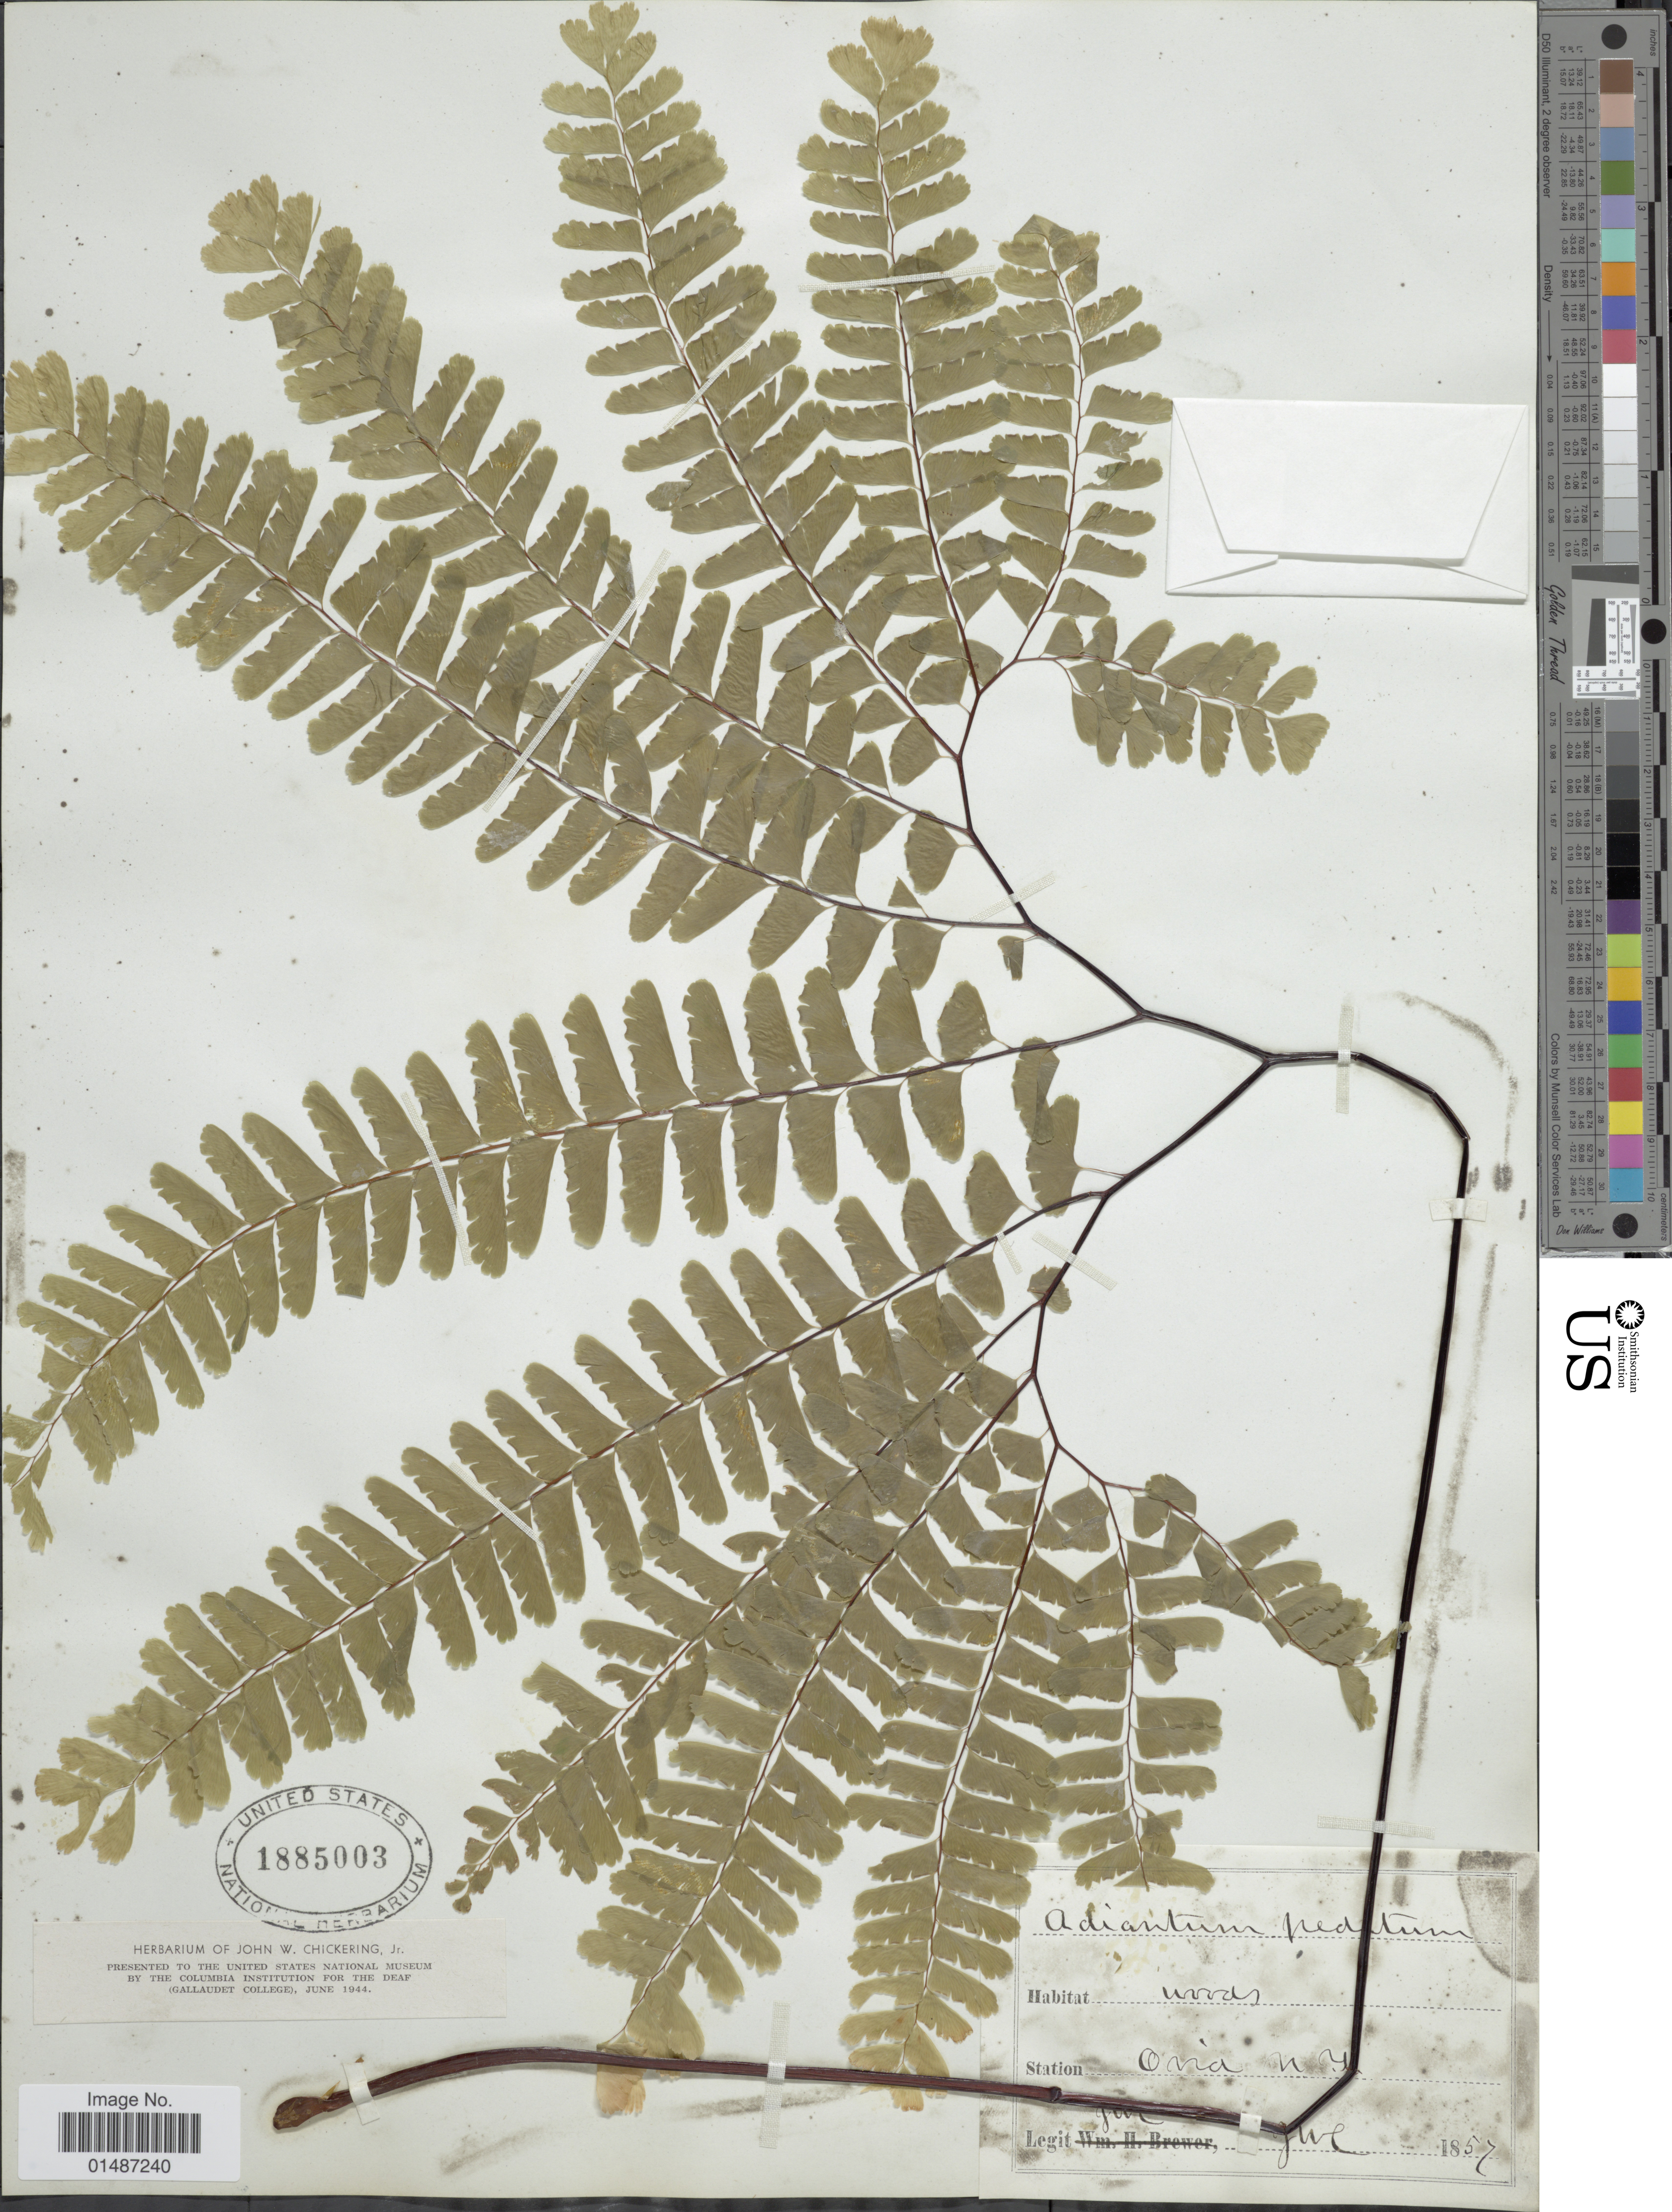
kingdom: Plantae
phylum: Tracheophyta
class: Polypodiopsida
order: Polypodiales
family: Pteridaceae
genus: Adiantum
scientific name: Adiantum pedatum var. pedatum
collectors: J. Chickering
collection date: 1857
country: United States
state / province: New York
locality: Ovid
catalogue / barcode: US 1885003